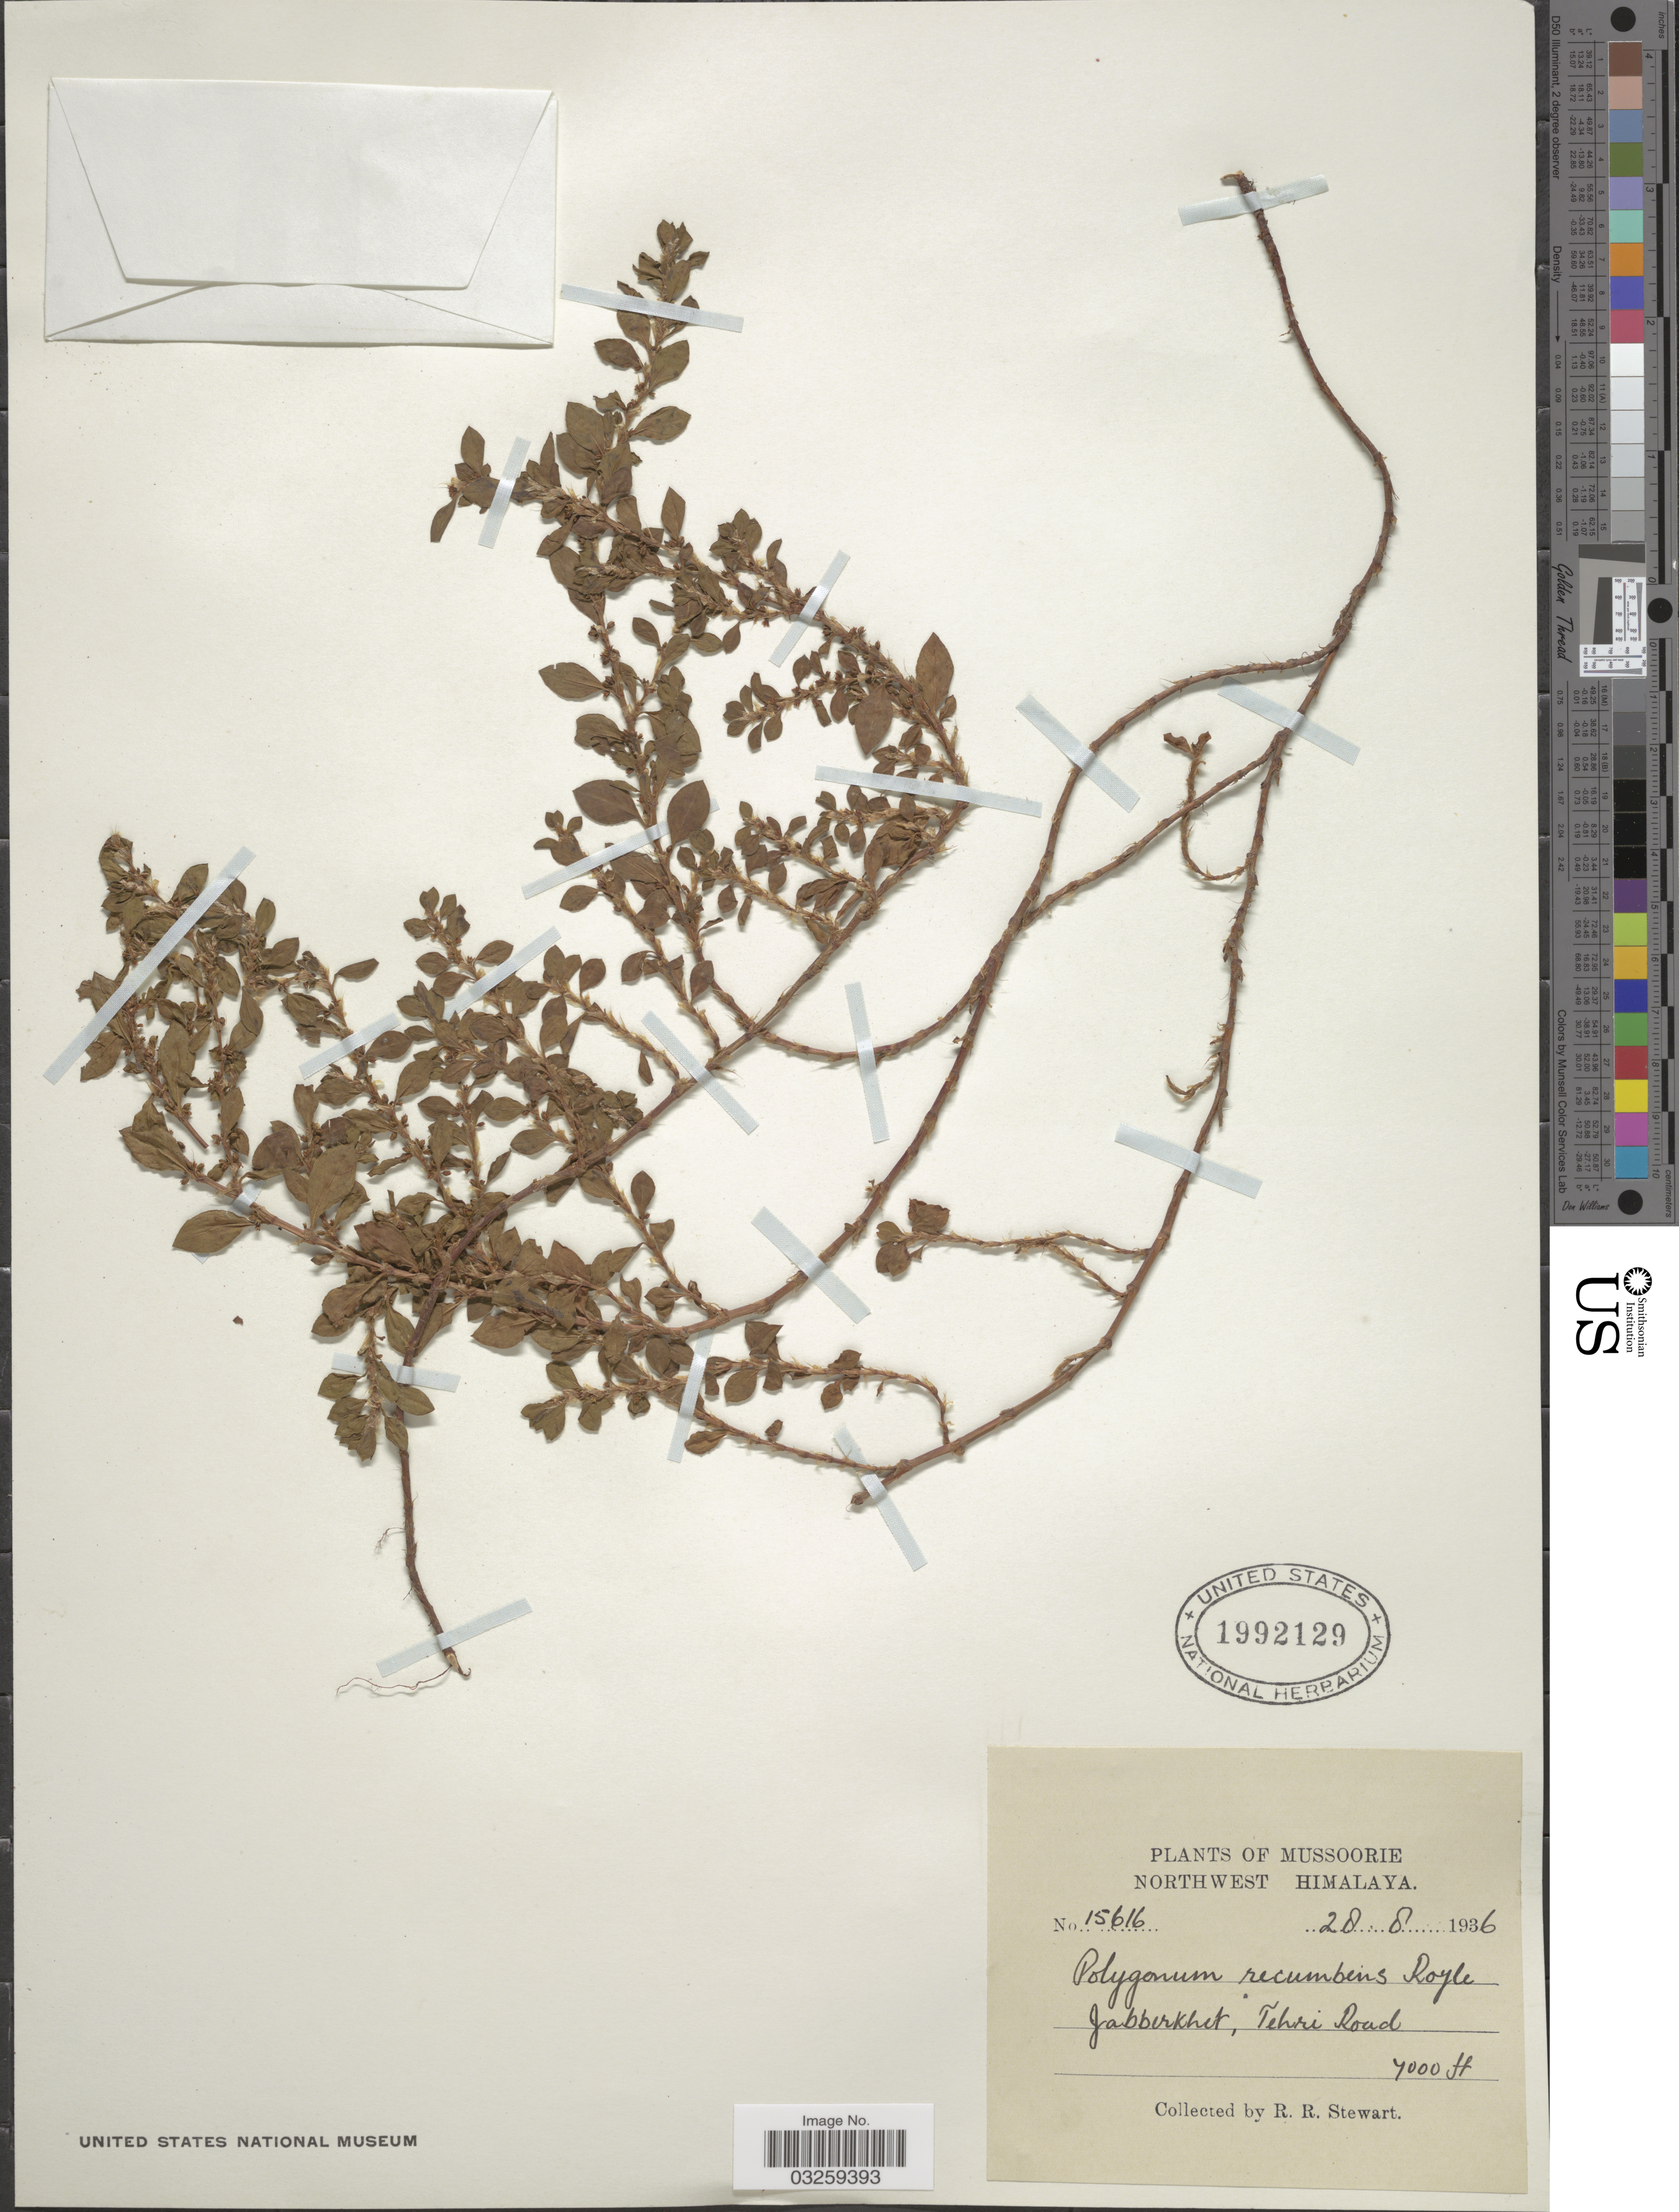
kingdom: Plantae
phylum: Tracheophyta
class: Magnoliopsida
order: Caryophyllales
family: Polygonaceae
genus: Polygonum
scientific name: Polygonum recumbens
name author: Royle ex Bab.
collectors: R. Stewart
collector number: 15616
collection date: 1936-08-28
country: India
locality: Mussoorie. Northwest Himalaya. Jabberkhet, Tehri Road.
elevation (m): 2134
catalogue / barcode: US 1992129